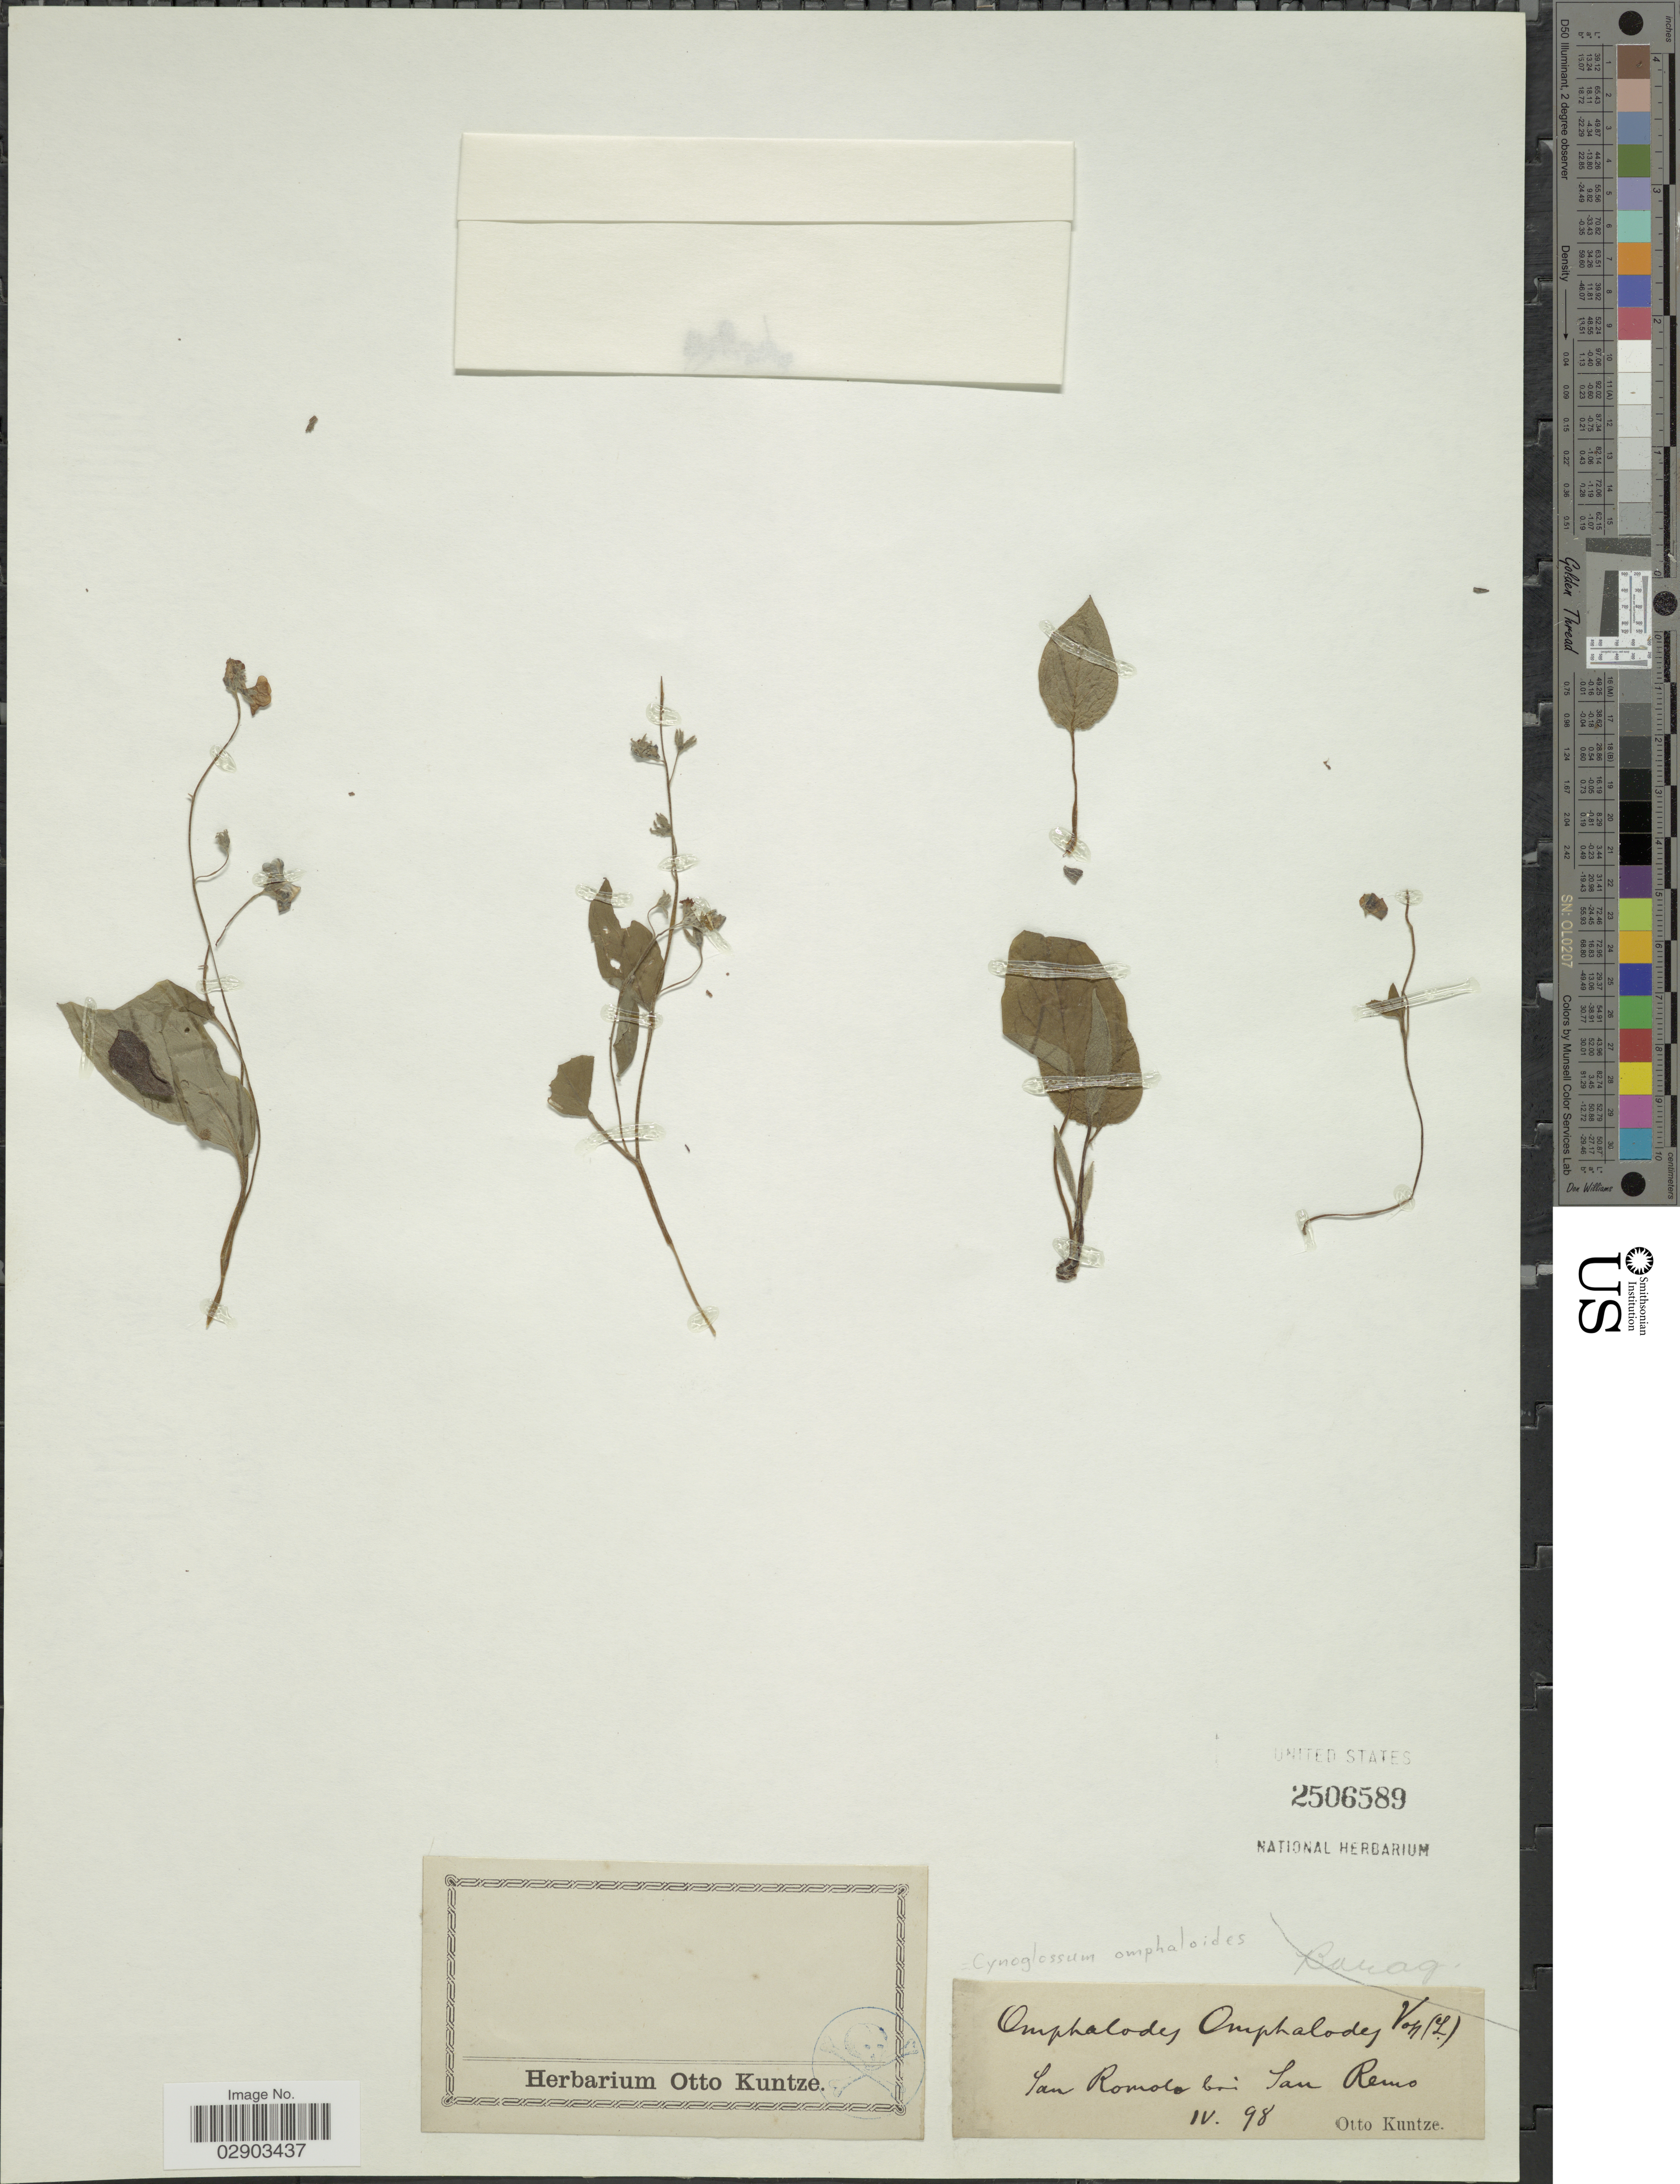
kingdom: Plantae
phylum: Tracheophyta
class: Magnoliopsida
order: Boraginales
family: Boraginaceae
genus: Cynoglossum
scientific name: Cynoglossum omphaloides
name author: L.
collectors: C.E.O. Kuntze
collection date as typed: Transcribed d/m/y: /4/98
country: Italy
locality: San Romolo bei San Remo.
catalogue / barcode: US 2506589